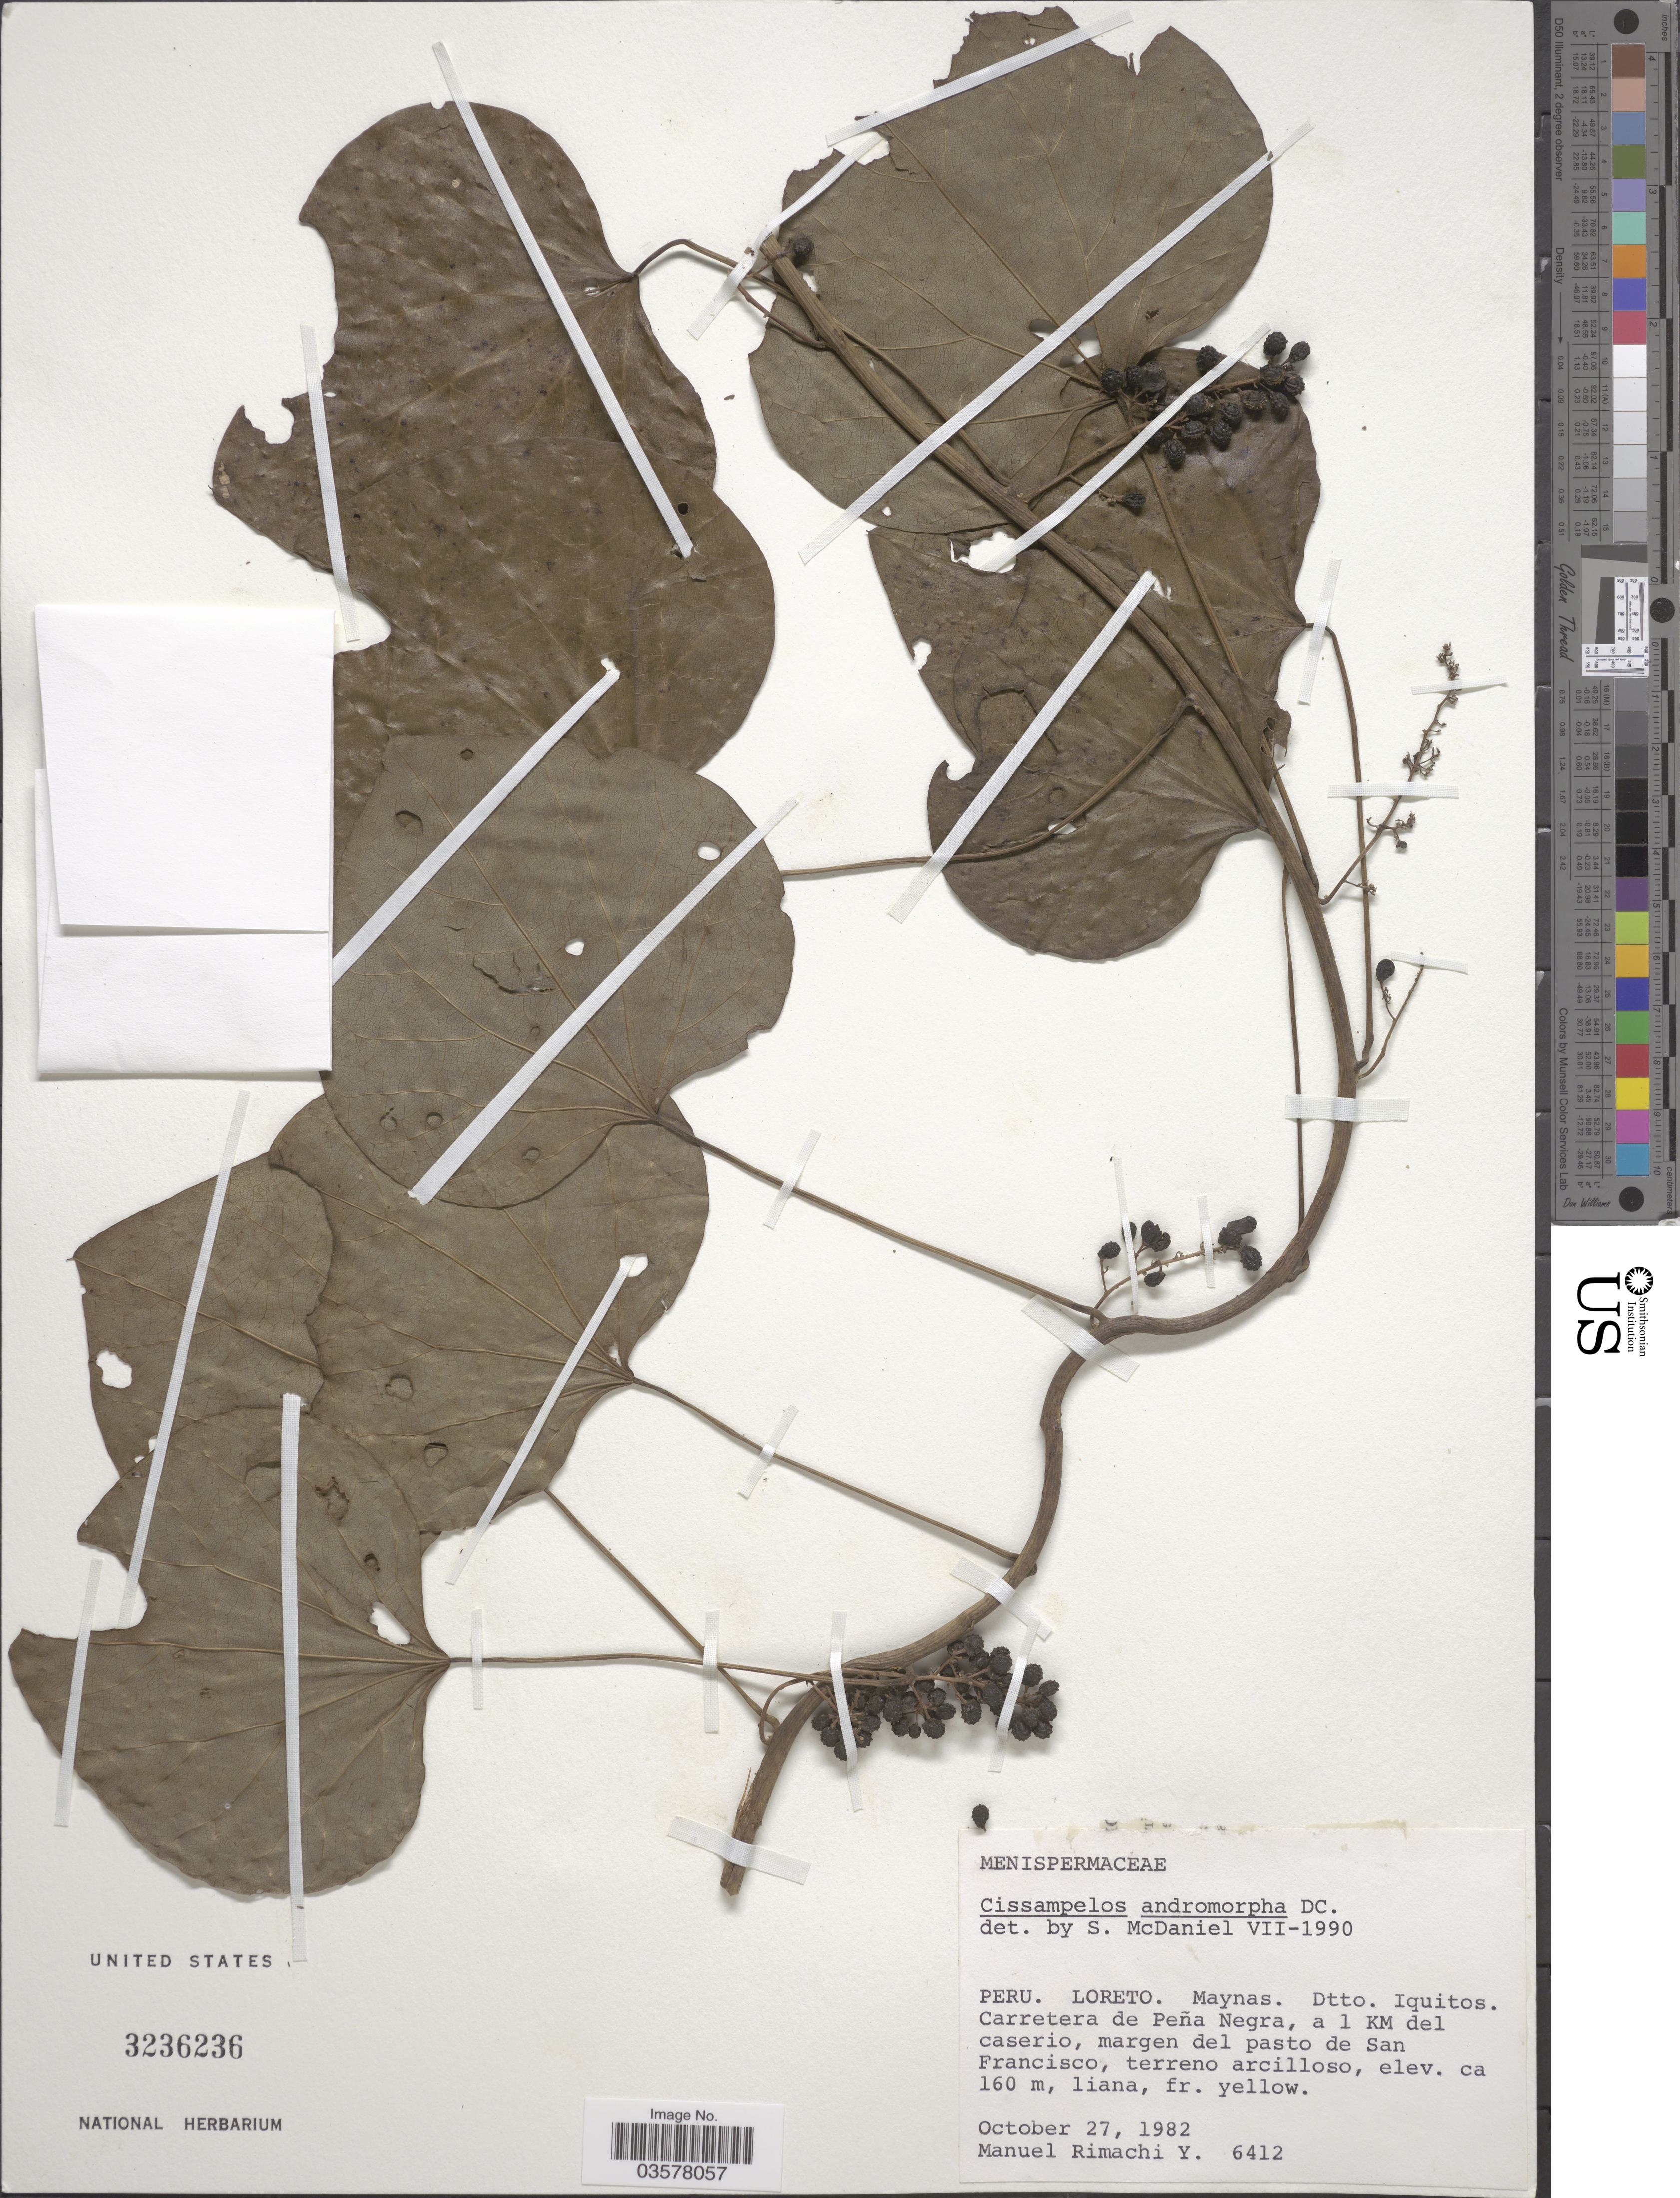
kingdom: Plantae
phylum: Tracheophyta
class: Magnoliopsida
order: Ranunculales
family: Menispermaceae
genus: Cissampelos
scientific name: Cissampelos andromorpha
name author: DC.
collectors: M. Rimachi Y.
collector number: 6412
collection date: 1982-10-27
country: Peru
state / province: Loreto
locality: Maynas. Dtto. Iquitos. Carretera de Peña Negra, a 1 KM del caserio, margen del pasto de San Francisco.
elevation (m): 160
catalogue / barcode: US 3236236